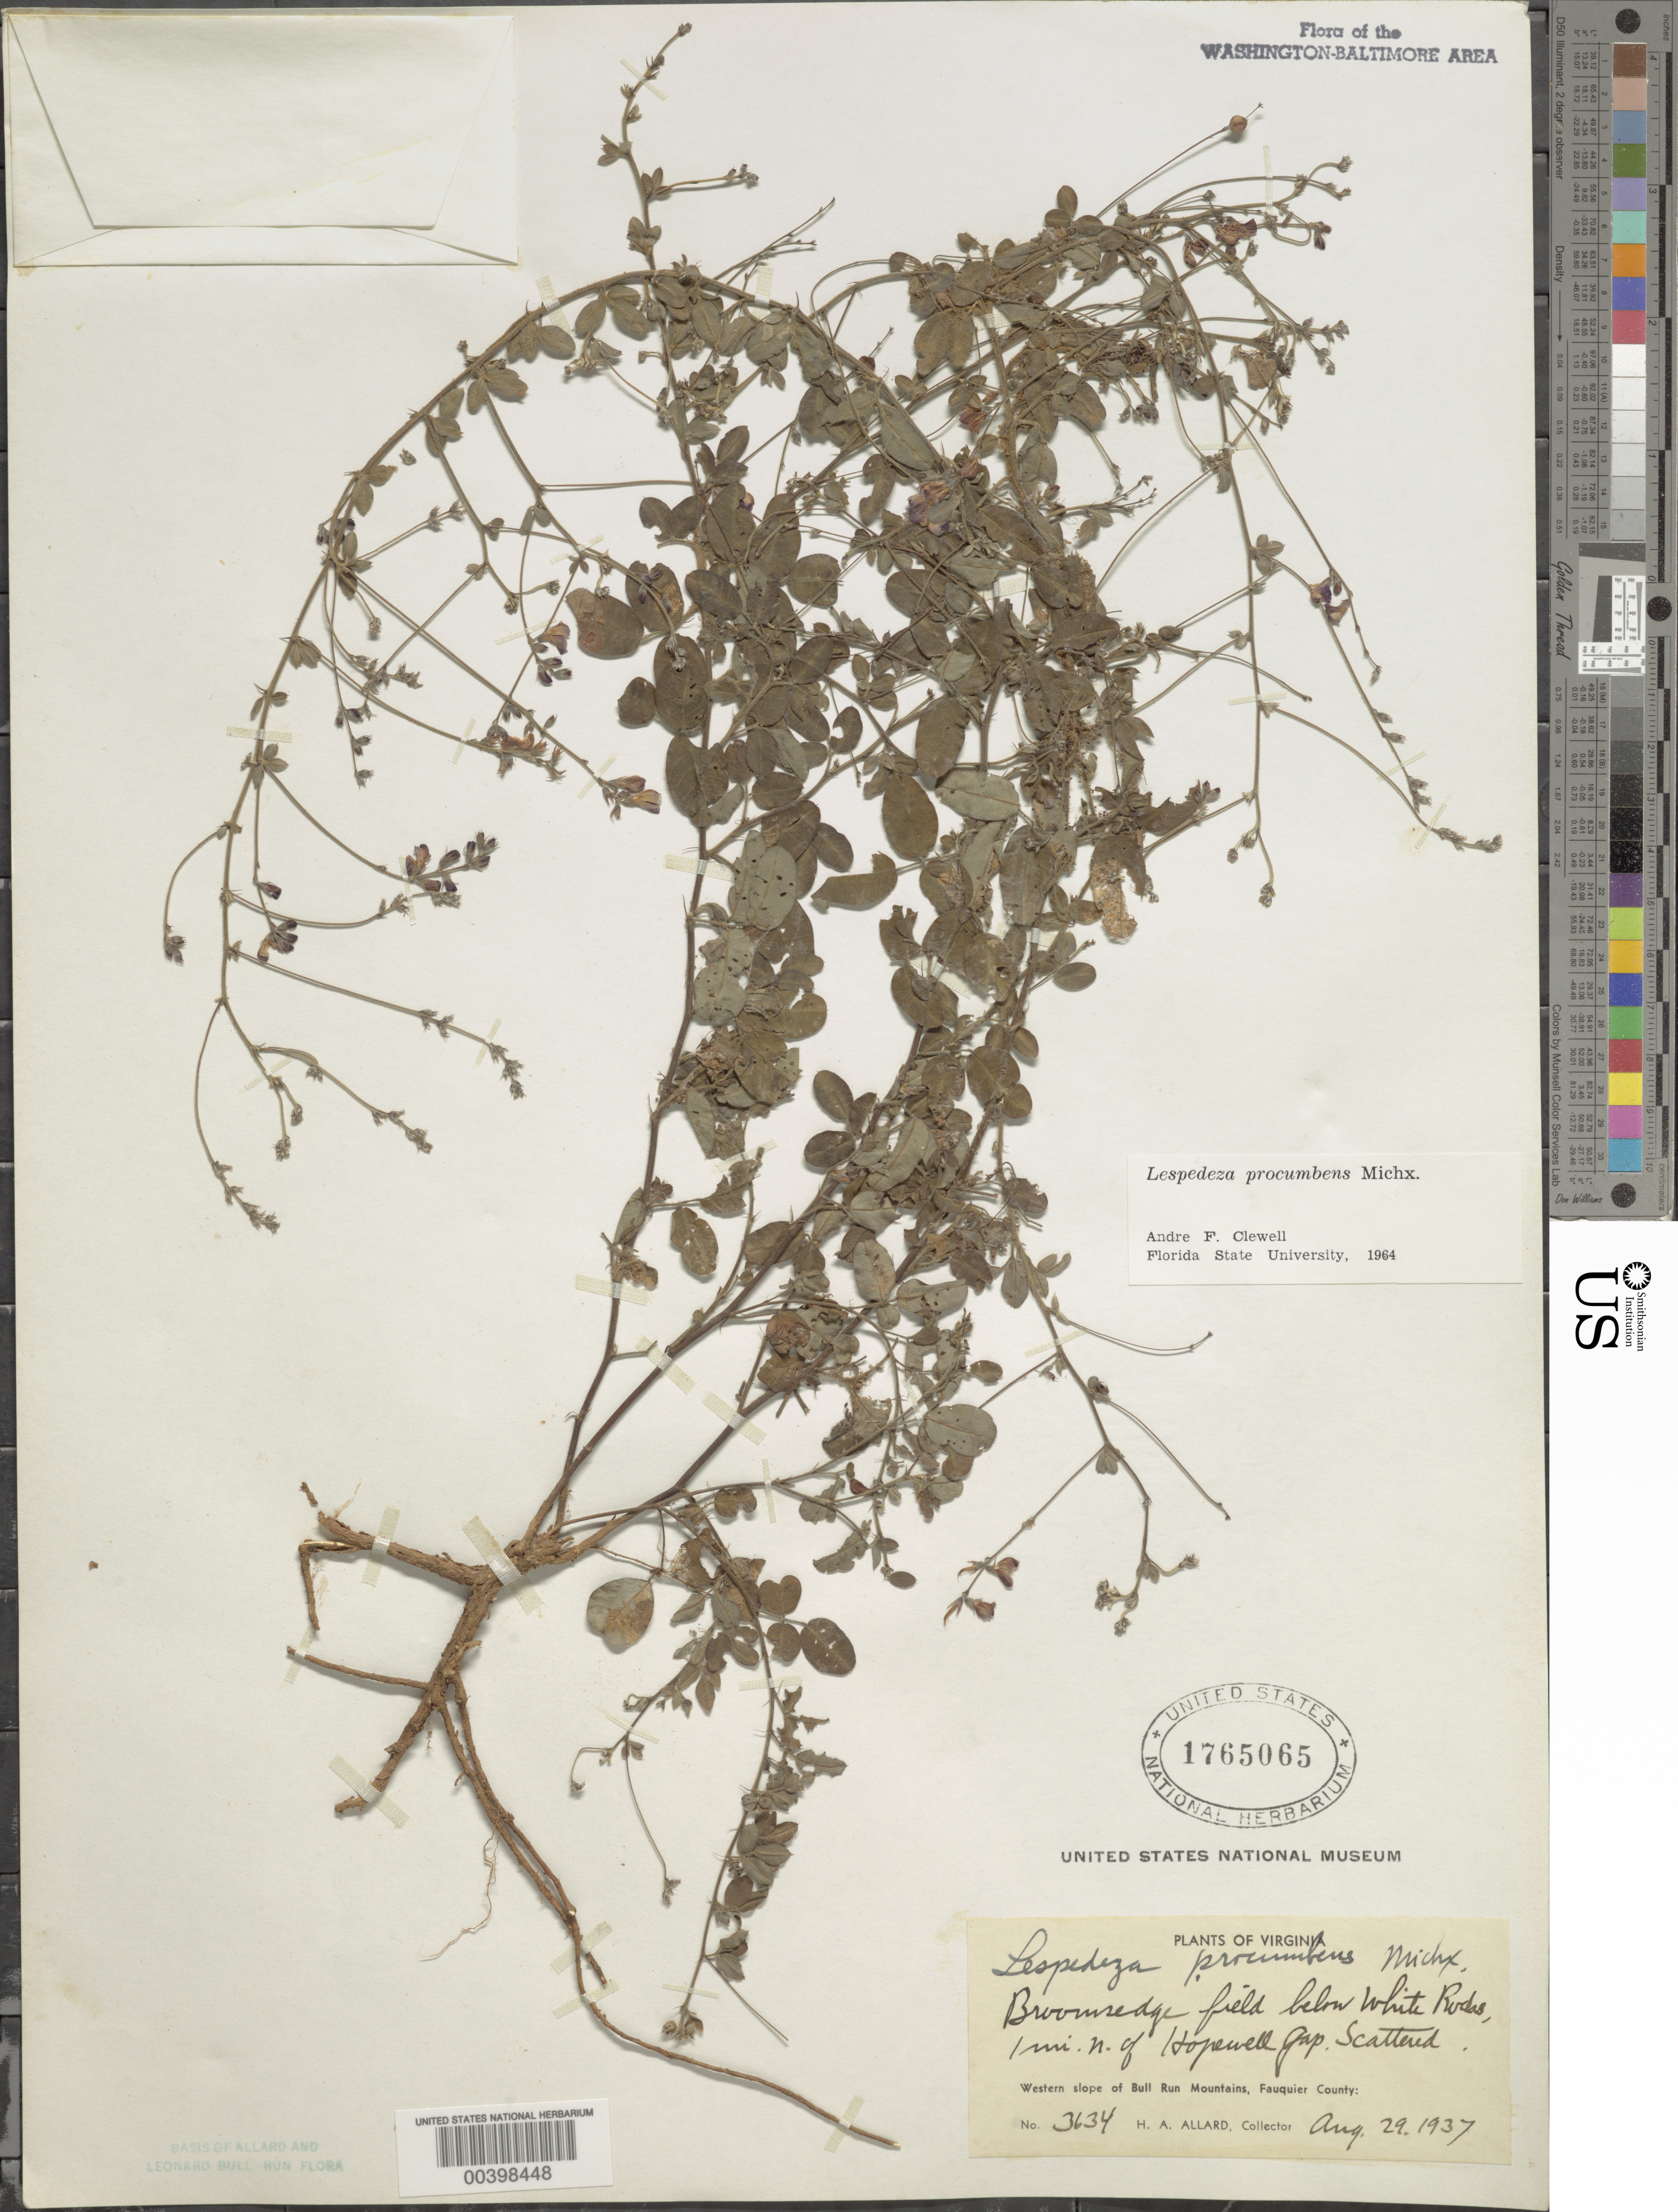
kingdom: Plantae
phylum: Tracheophyta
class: Magnoliopsida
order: Fabales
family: Fabaceae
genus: Lespedeza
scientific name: Lespedeza procumbens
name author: Michx.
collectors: H. A. Allard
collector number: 3634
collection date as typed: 29 Aug 1937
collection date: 1937-08-29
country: United States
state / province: Virginia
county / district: Fauquier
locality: Below White Rocks, north of Hopewell Gap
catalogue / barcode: US 1765065